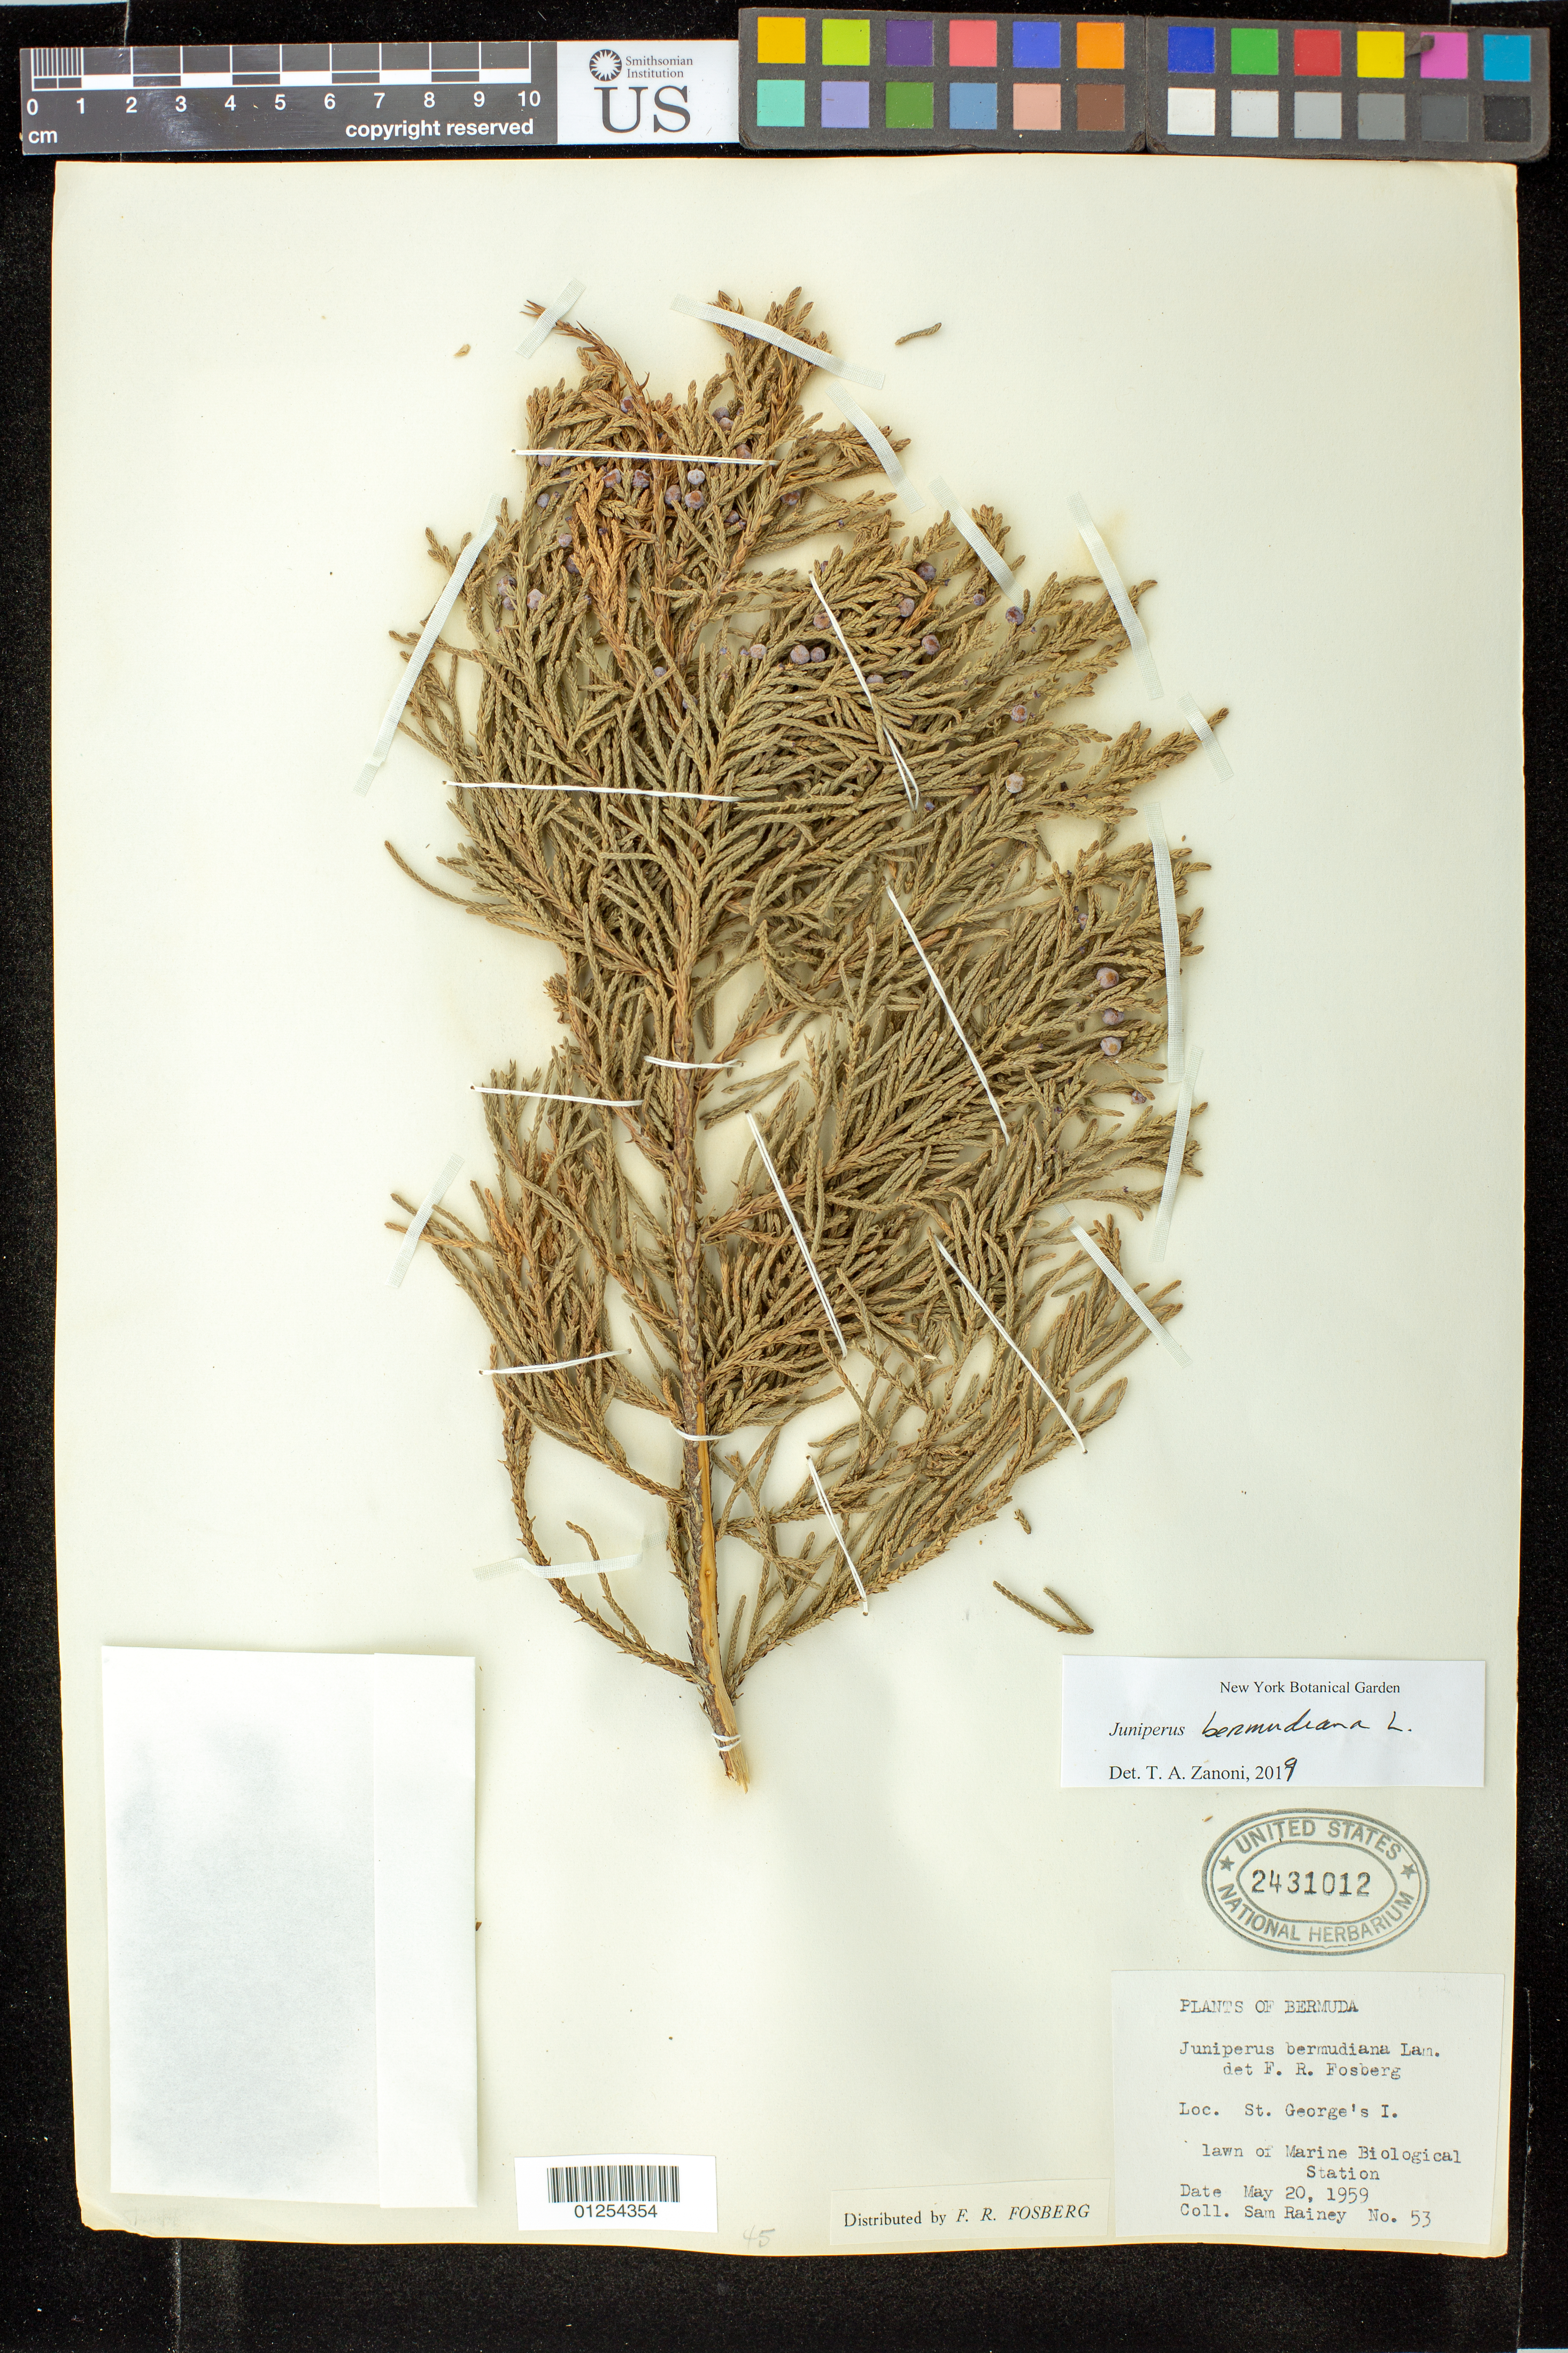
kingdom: Plantae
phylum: Tracheophyta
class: Pinopsida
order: Pinales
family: Cupressaceae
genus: Juniperus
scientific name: Juniperus bermudiana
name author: L.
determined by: Zanoni, T. A., (NY), New York Botanical Garden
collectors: S. Rainey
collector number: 53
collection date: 1959-05-20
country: Bermuda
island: St. George's I.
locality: lawn of Marine Biological Station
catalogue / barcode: US 2431012